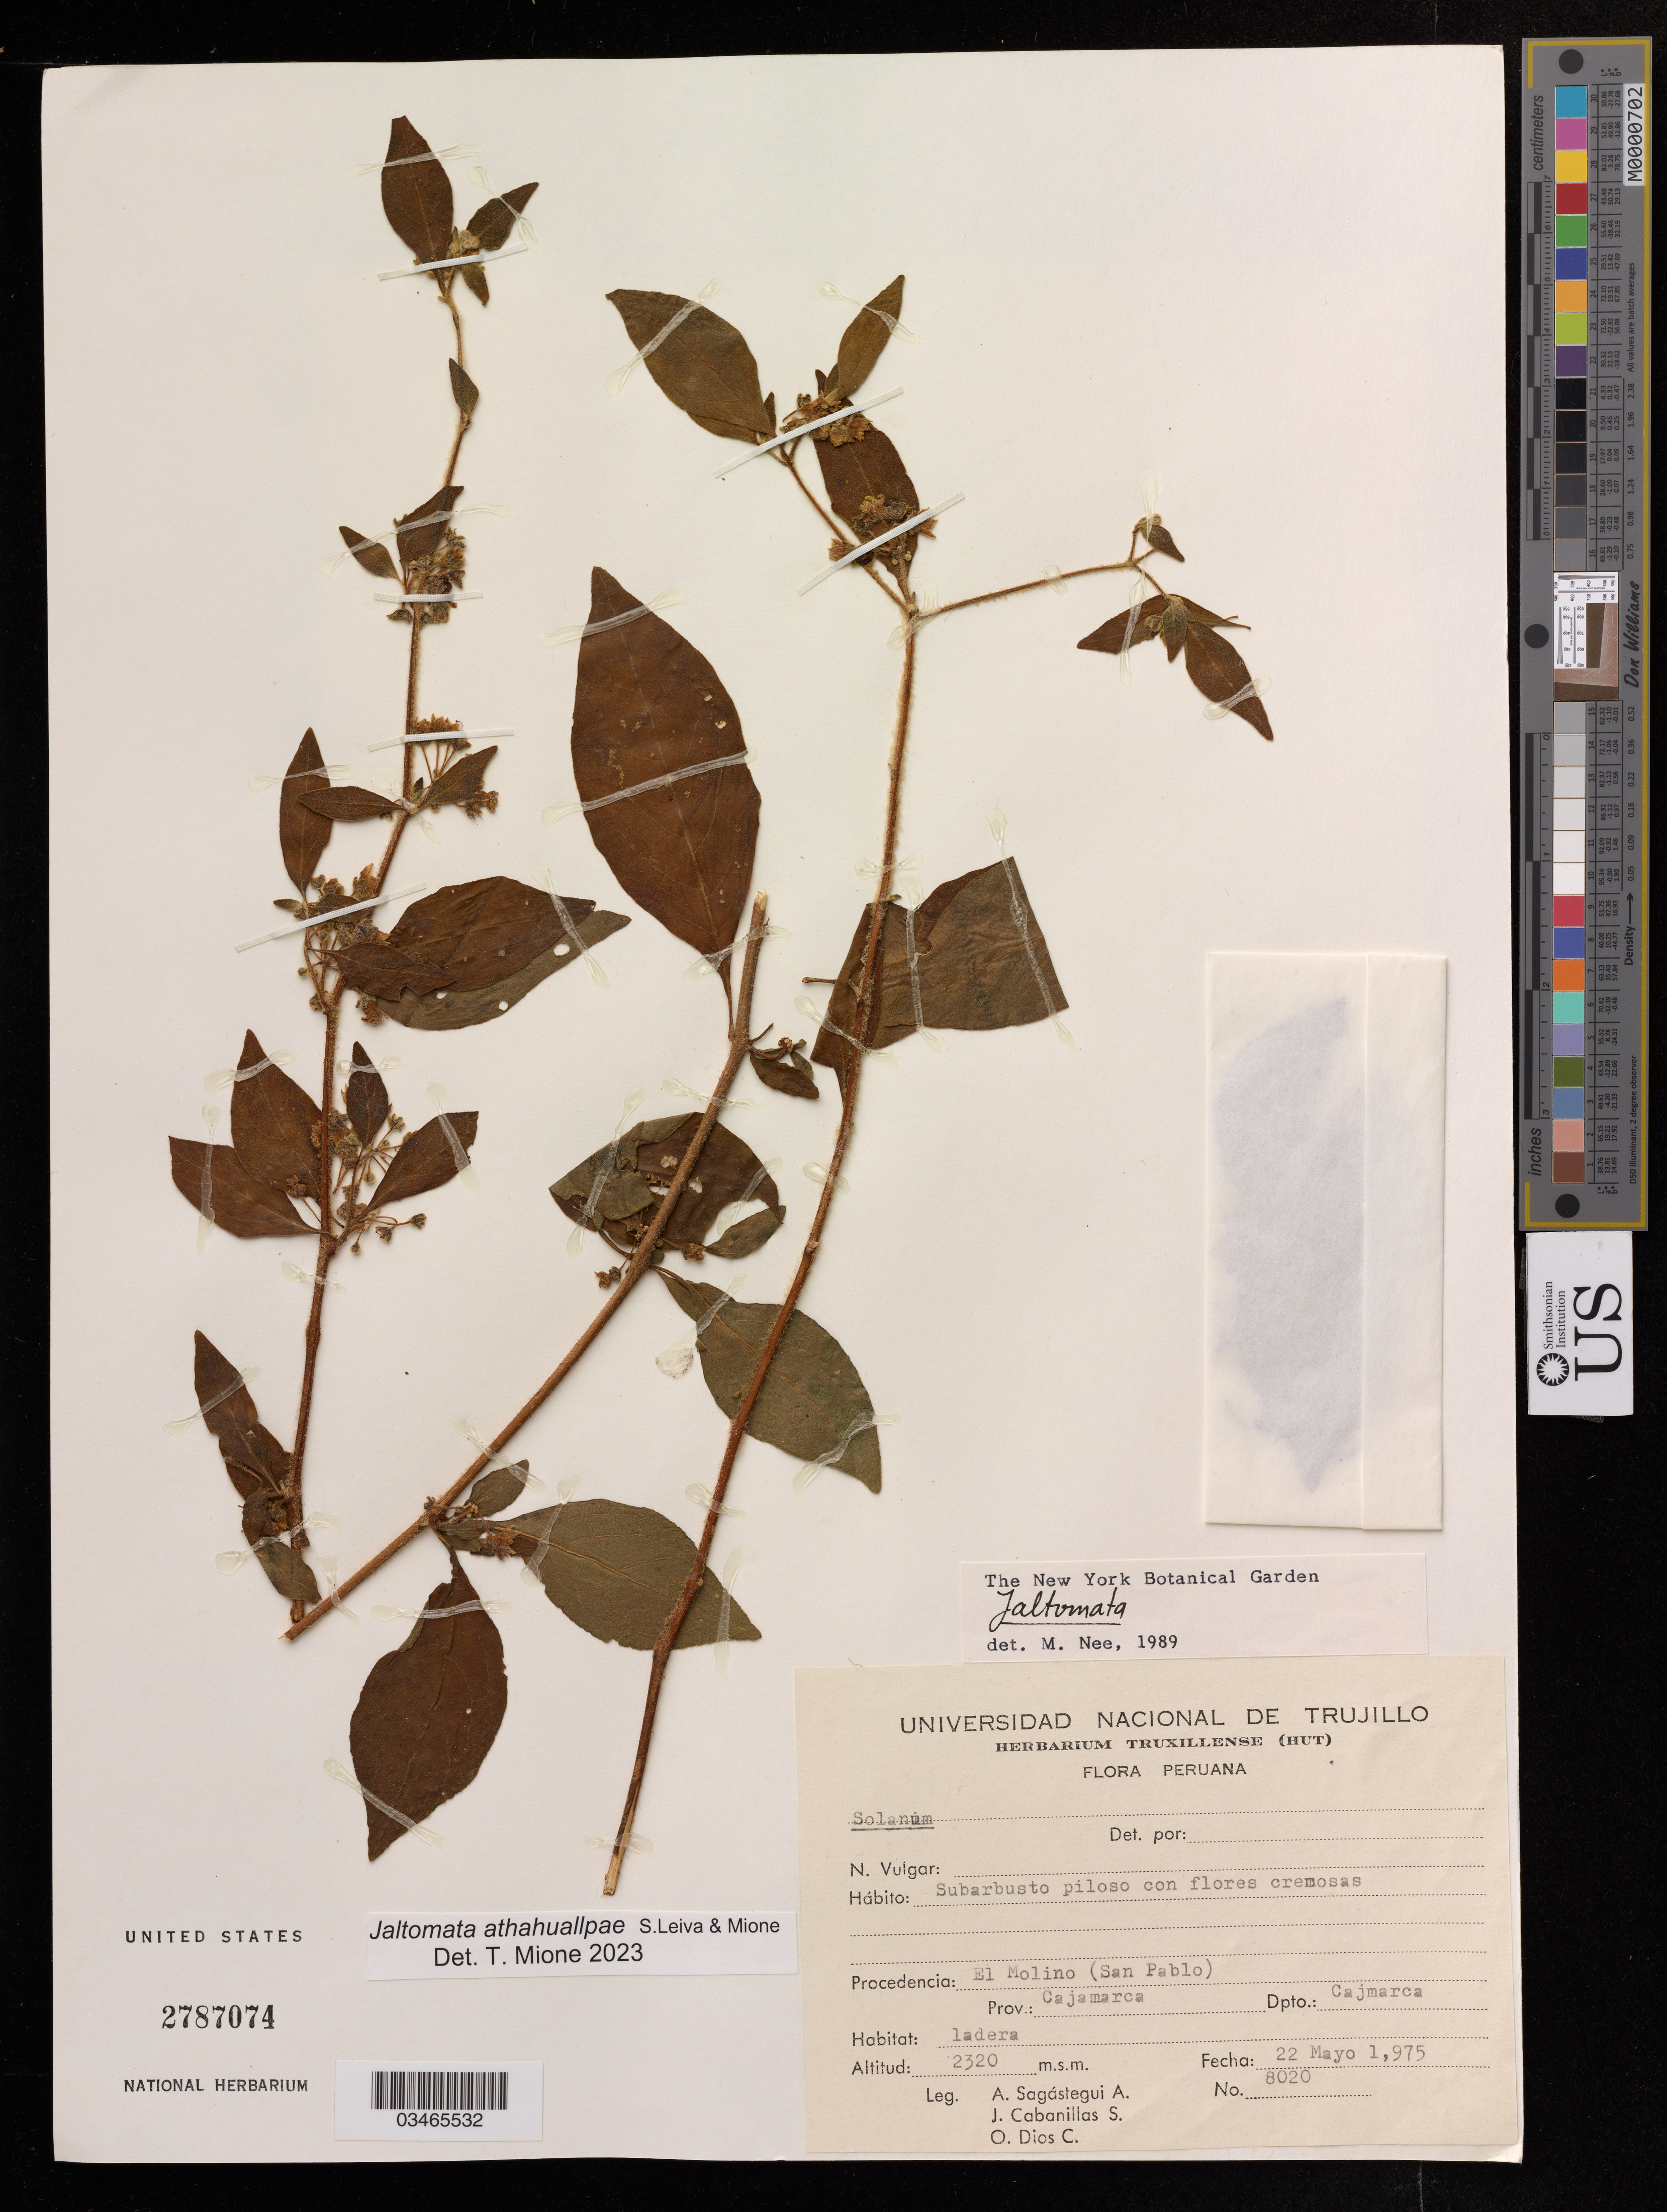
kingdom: Plantae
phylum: Tracheophyta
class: Magnoliopsida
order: Solanales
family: Solanaceae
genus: Jaltomata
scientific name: Jaltomata athahuallpae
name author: S. Leiva & Mione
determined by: Mione, Thomas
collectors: A. Sagastegui & J. Cabanillas S.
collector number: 8020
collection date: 1975-05-22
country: Peru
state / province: Cajamarca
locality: El Molino (San Pablo).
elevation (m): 2320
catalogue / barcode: US 2787074